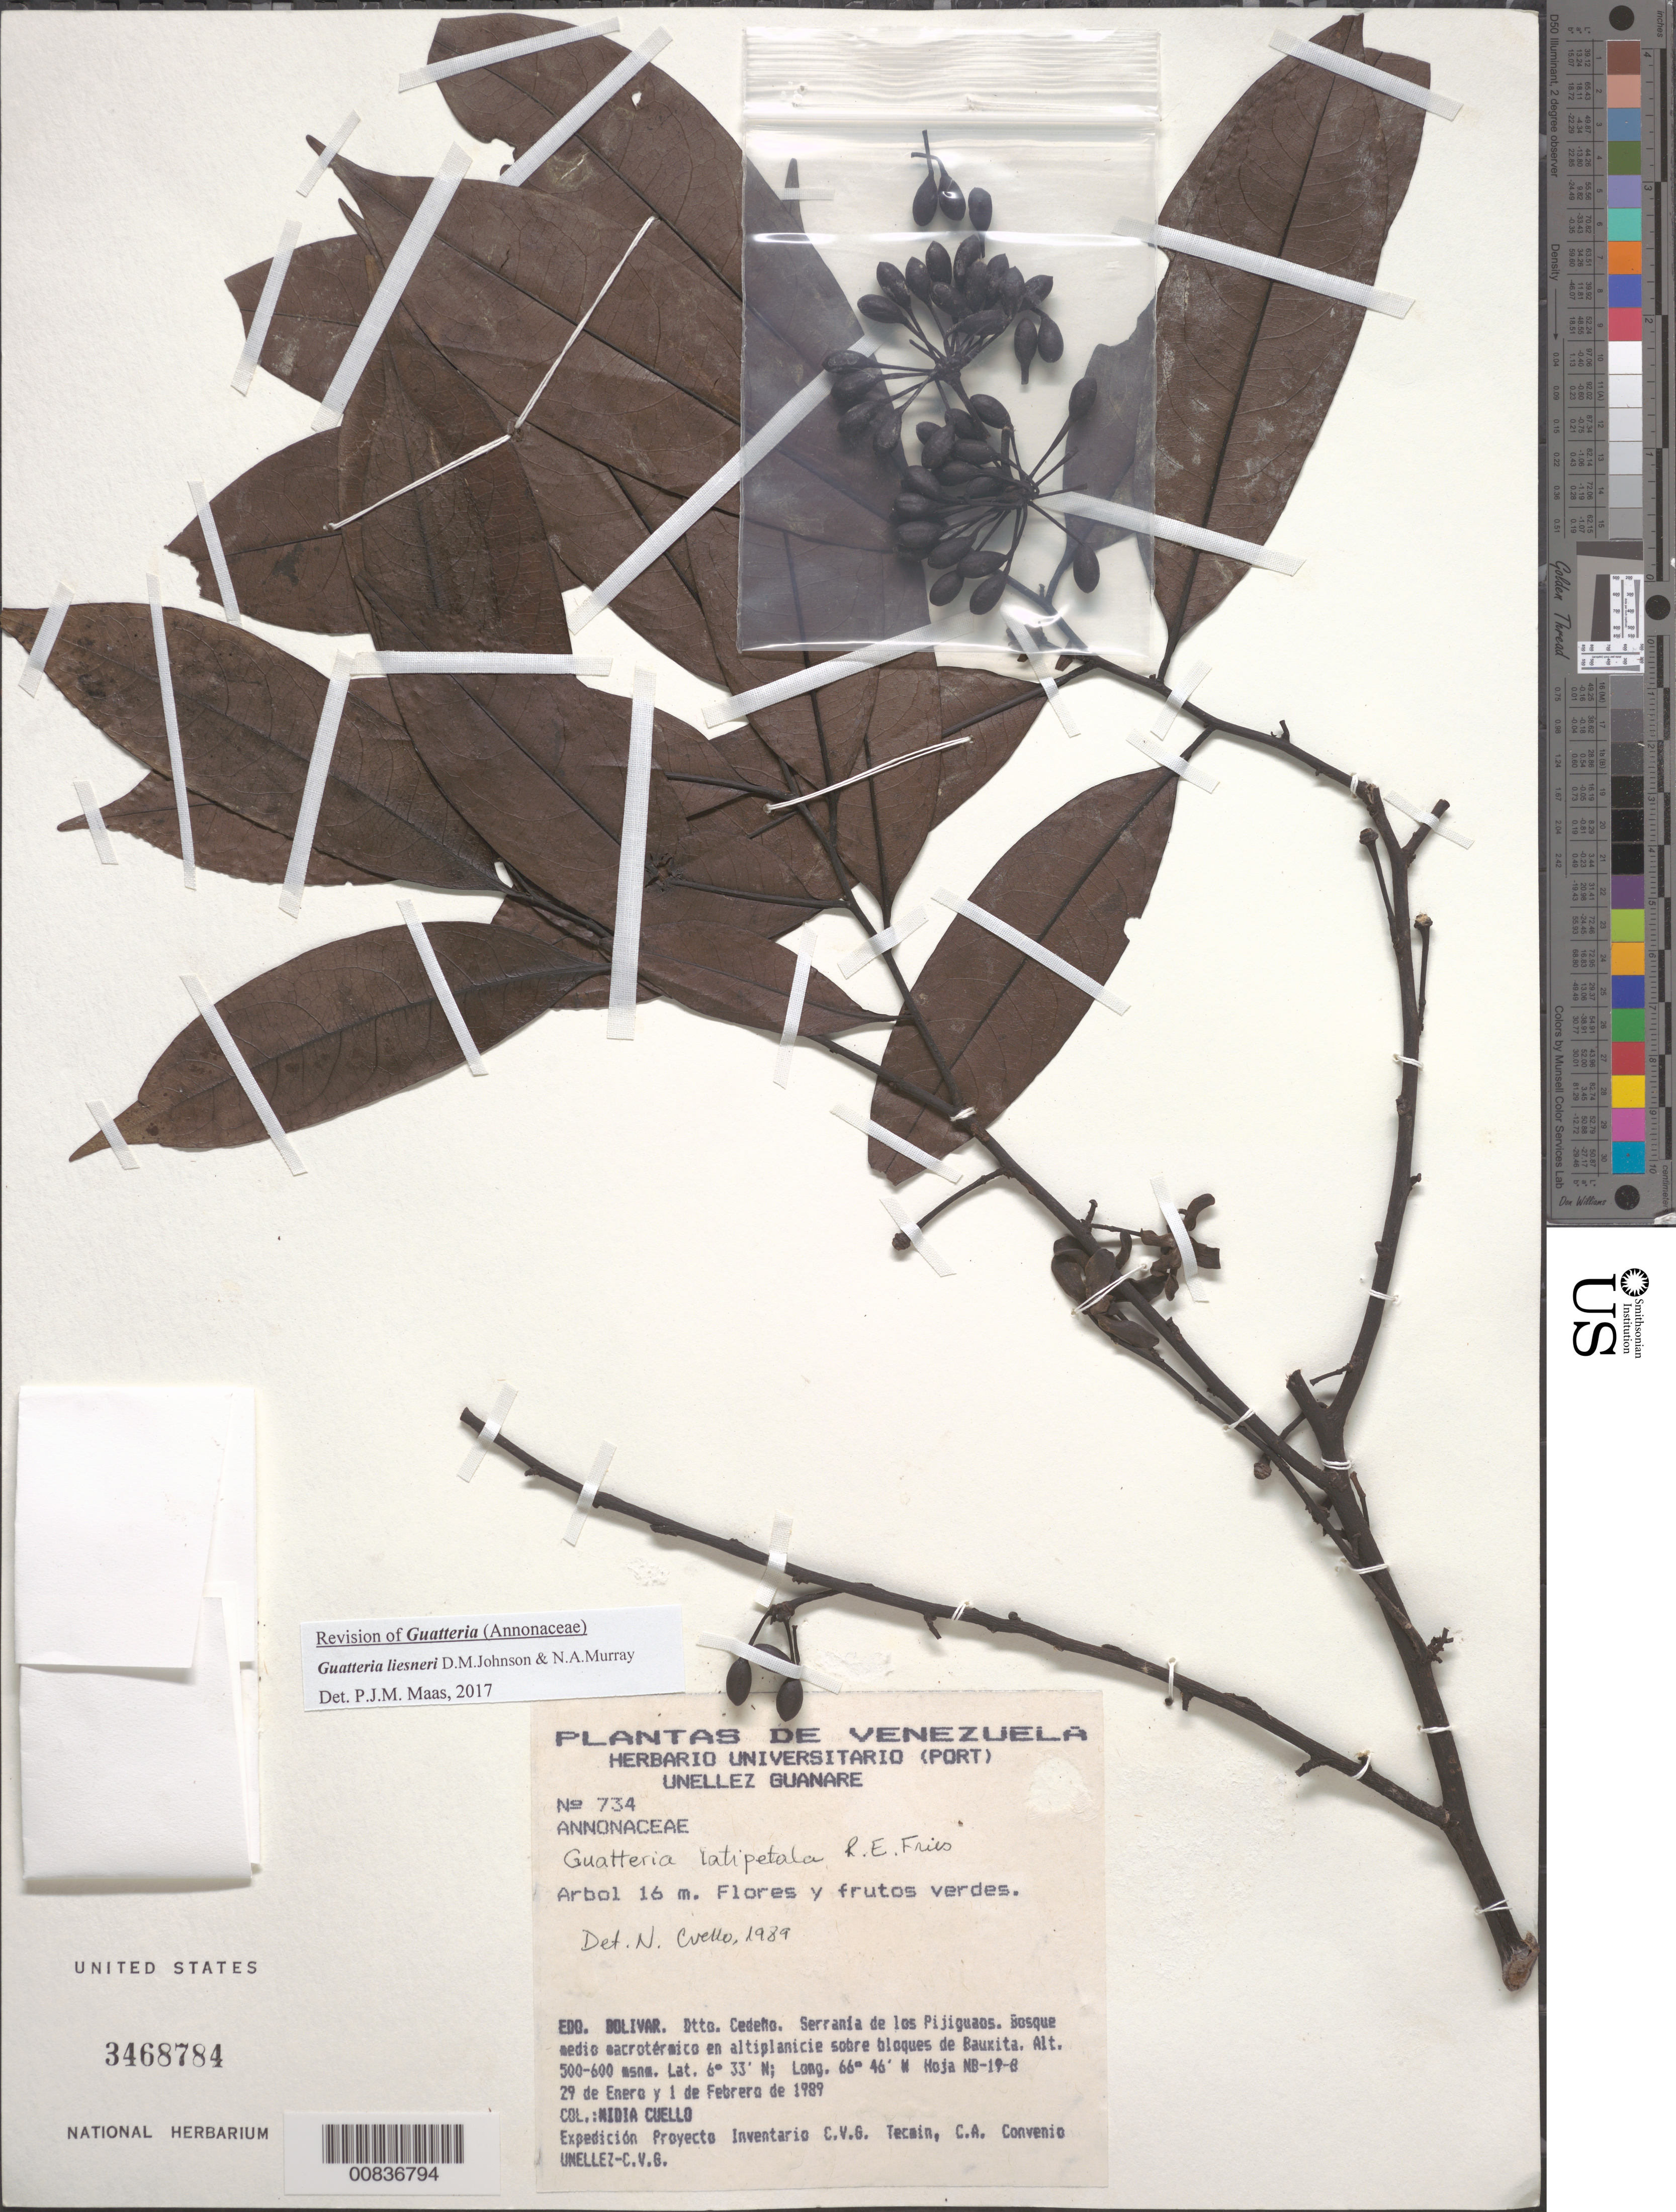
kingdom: Plantae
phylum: Tracheophyta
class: Magnoliopsida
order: Magnoliales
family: Annonaceae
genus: Guatteria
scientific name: Guatteria liesneri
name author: D.M. Johnson & N.A. Murray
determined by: Maas, Paul J.; Maas, H.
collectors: N. L. Cuello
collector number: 734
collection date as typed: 29-Jan-89 to 1-Feb-89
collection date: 1989-01-29/1989-02-01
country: Venezuela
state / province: Bolívar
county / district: Cedeño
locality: Serranía de los Pijiguaos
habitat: Bosque medio macrotermico en altiplanicie sobre bloques de bauxita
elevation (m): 500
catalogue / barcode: US 3468784